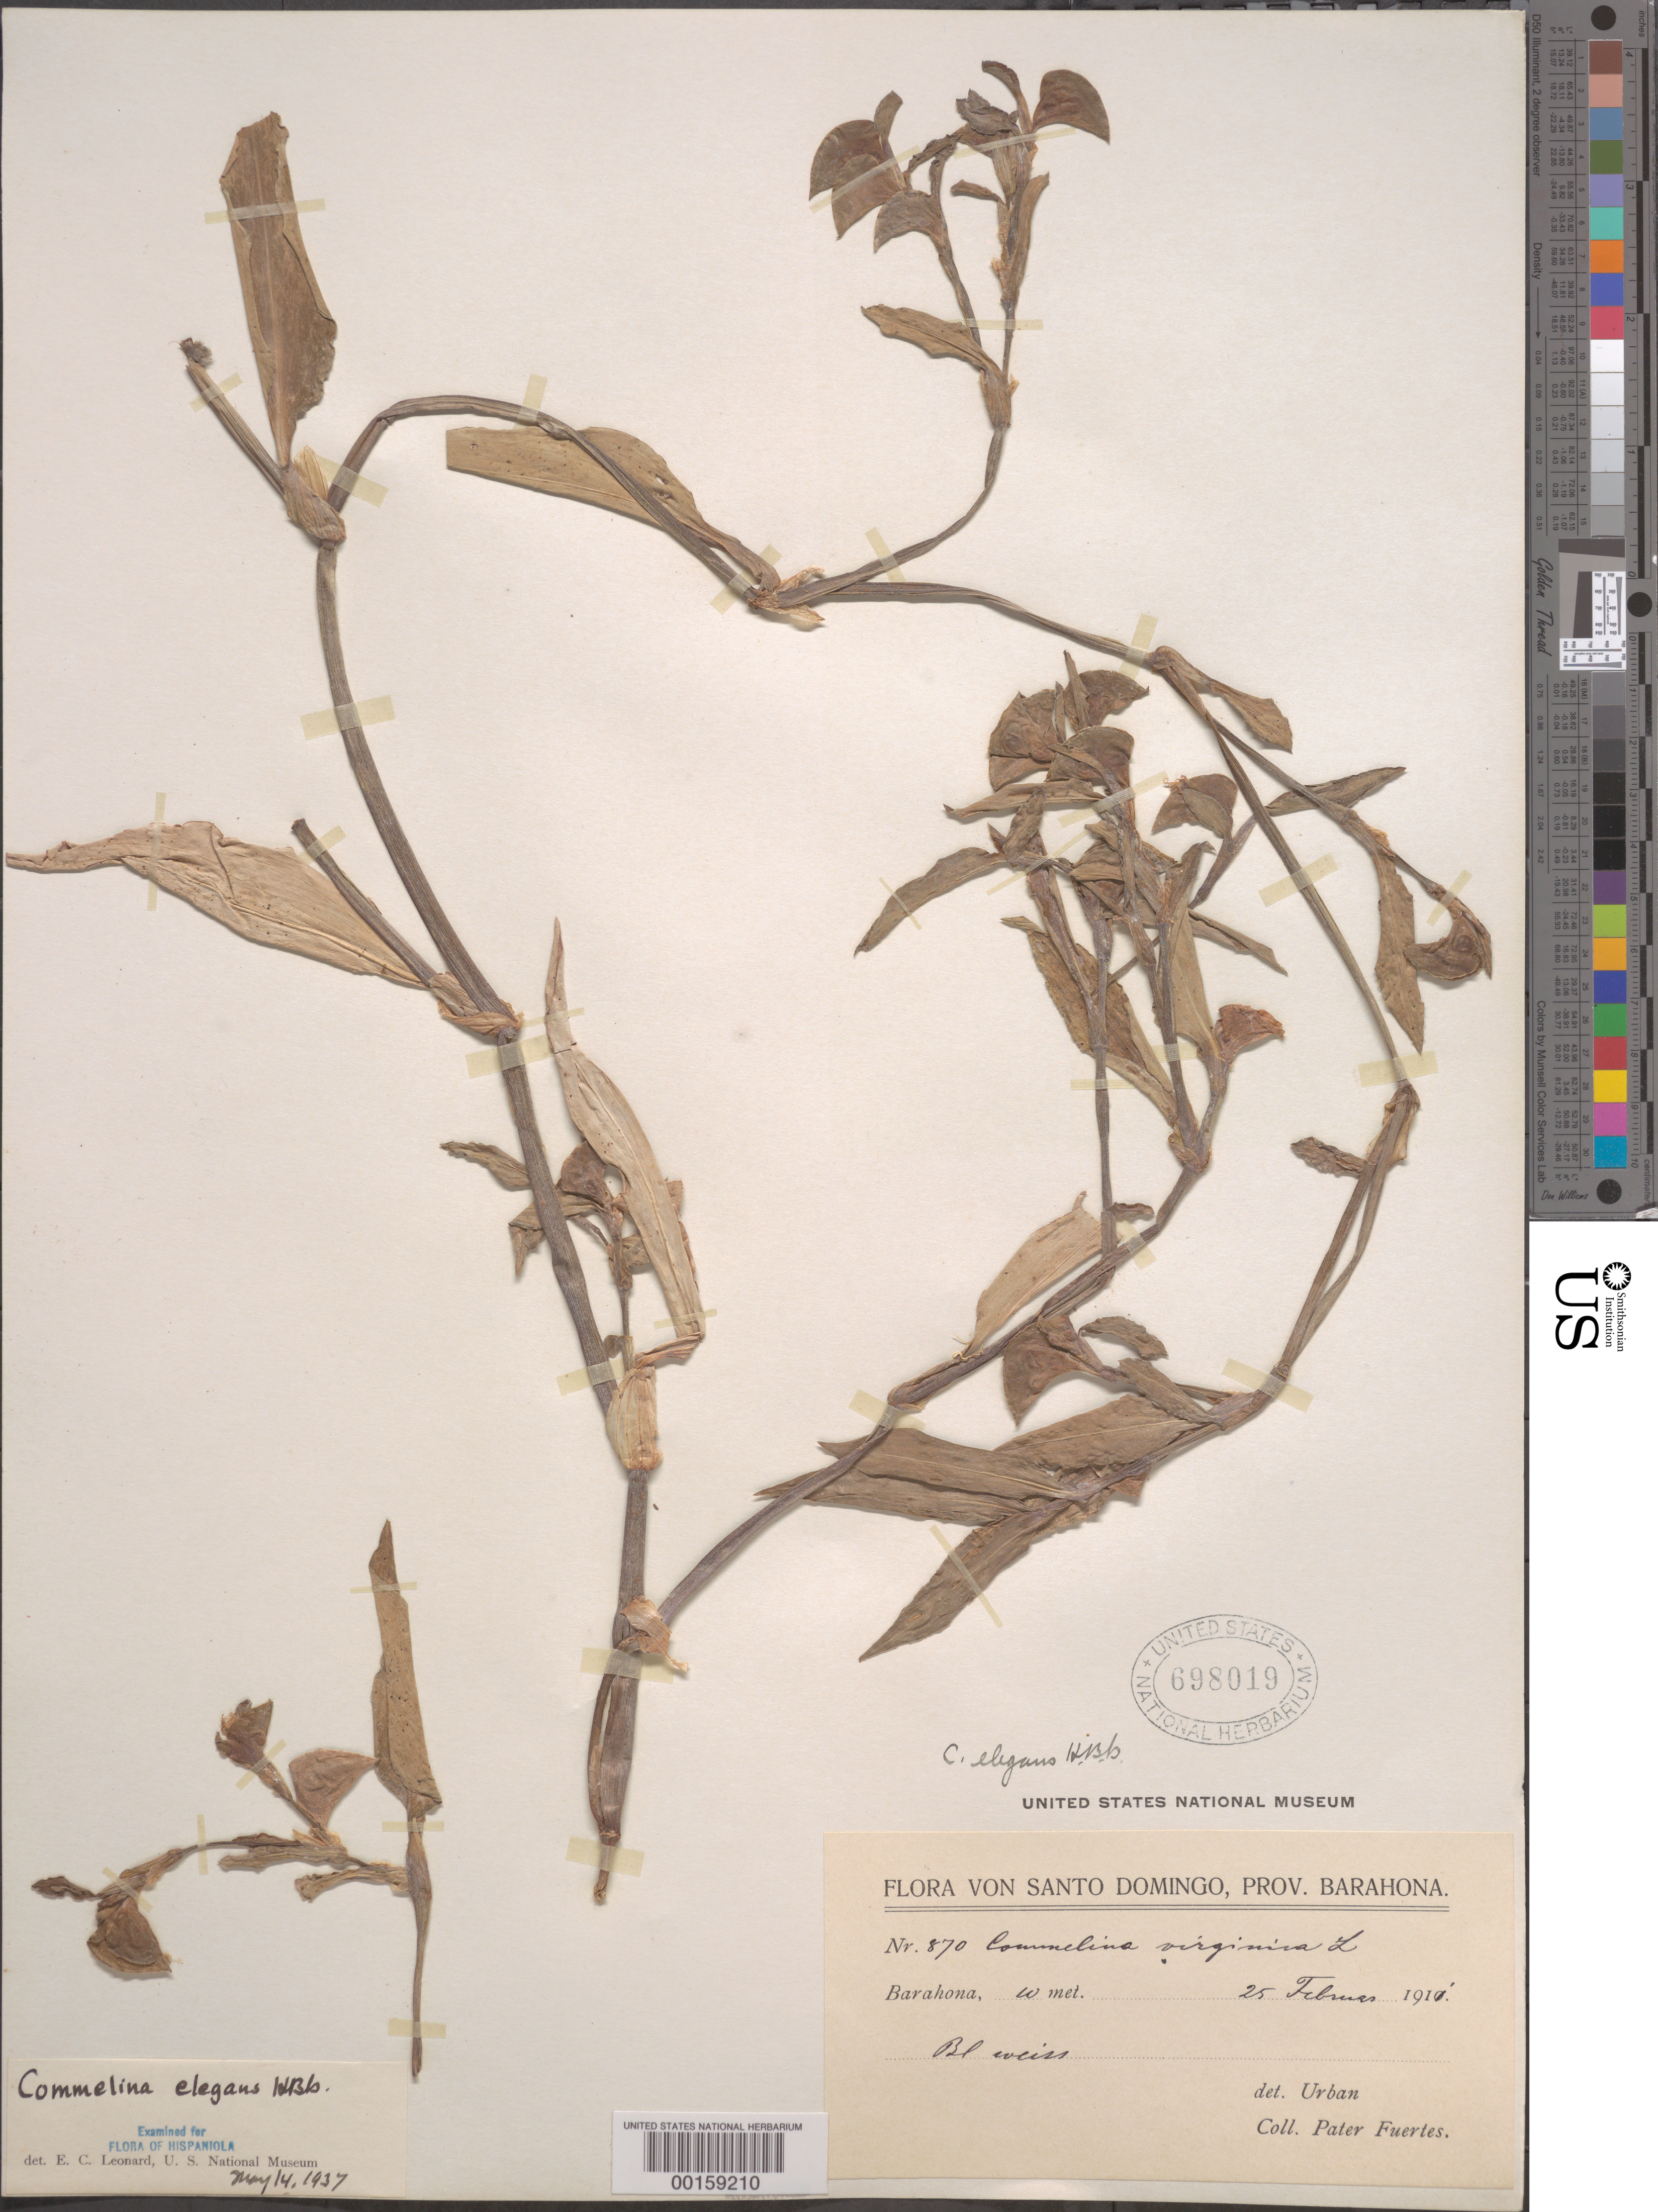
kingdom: Plantae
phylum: Tracheophyta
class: Liliopsida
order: Commelinales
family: Commelinaceae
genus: Commelina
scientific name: Commelina erecta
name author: L.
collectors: M. D. Fuertes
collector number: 870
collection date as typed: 25 Feb 1910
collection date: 1910-02-25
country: Dominican Republic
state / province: Barahona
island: Hispaniola Island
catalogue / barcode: US 698019